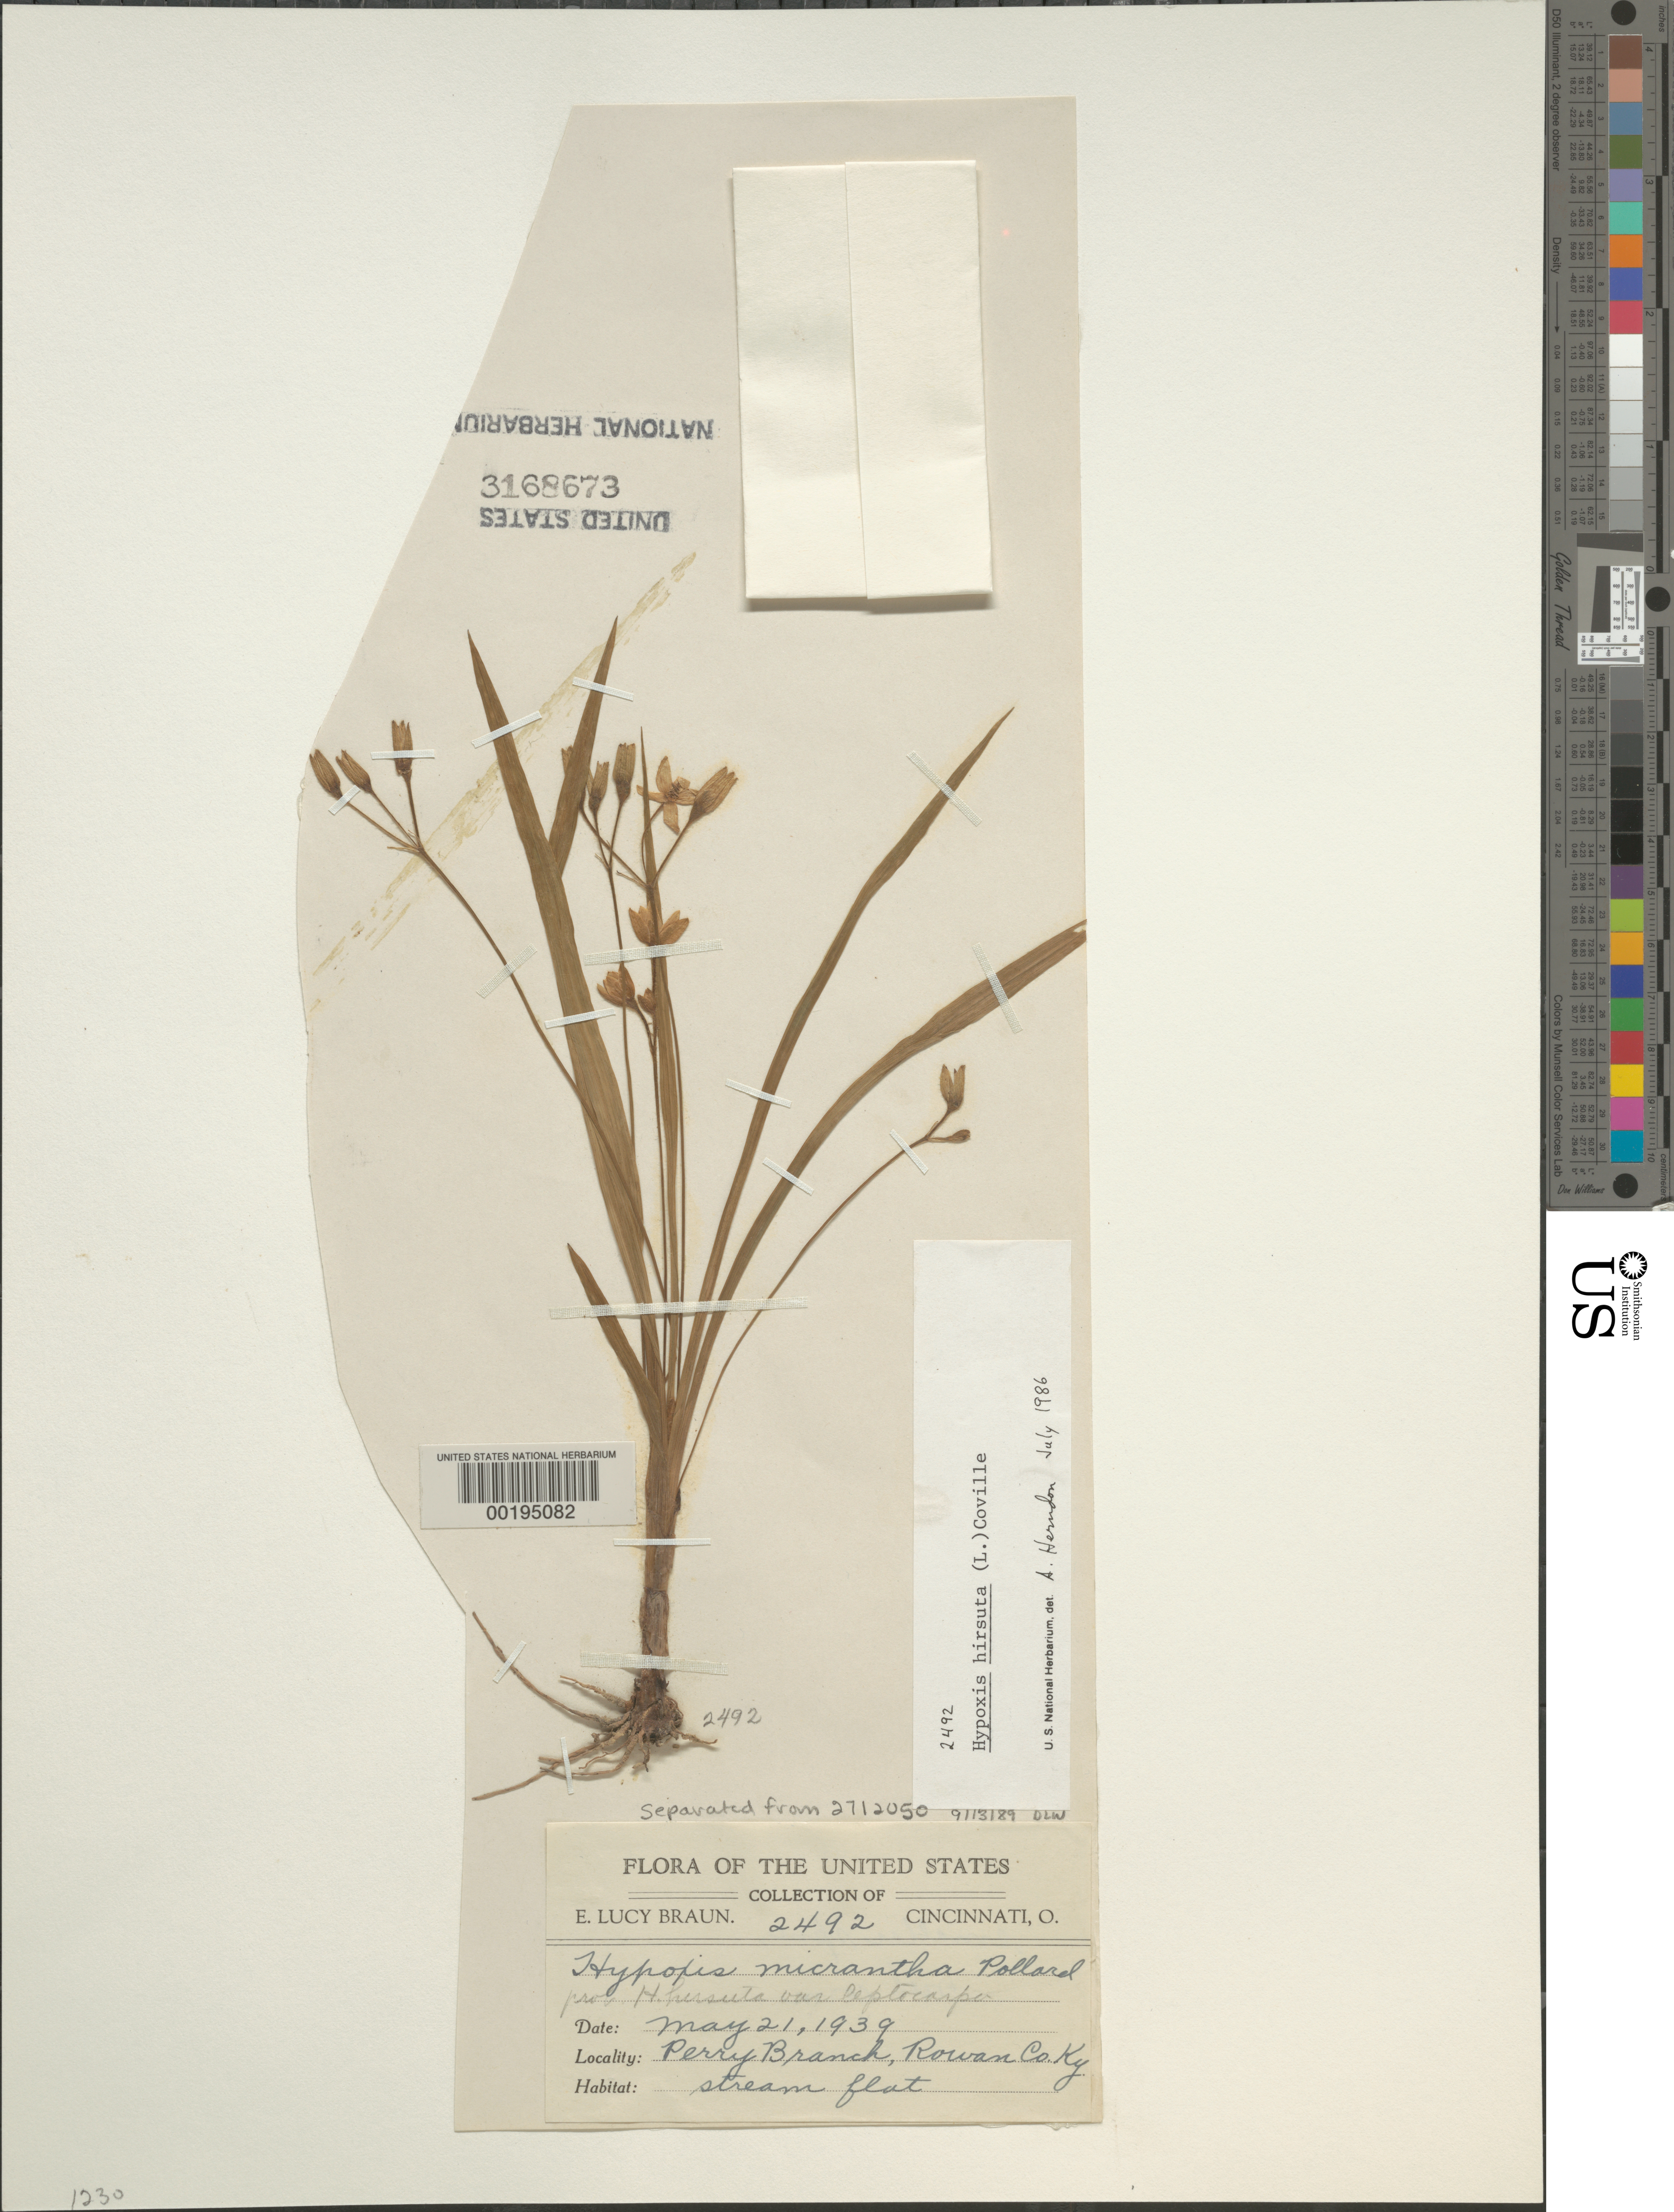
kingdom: Plantae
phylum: Tracheophyta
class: Liliopsida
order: Asparagales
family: Hypoxidaceae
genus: Hypoxis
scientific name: Hypoxis hirsuta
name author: (L.) Coville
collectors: E. L. Braun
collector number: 2492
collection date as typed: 21 May 1939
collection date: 1939-05-21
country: United States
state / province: Kentucky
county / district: Rowan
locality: Perry branch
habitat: Stream flat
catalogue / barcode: US 3168673